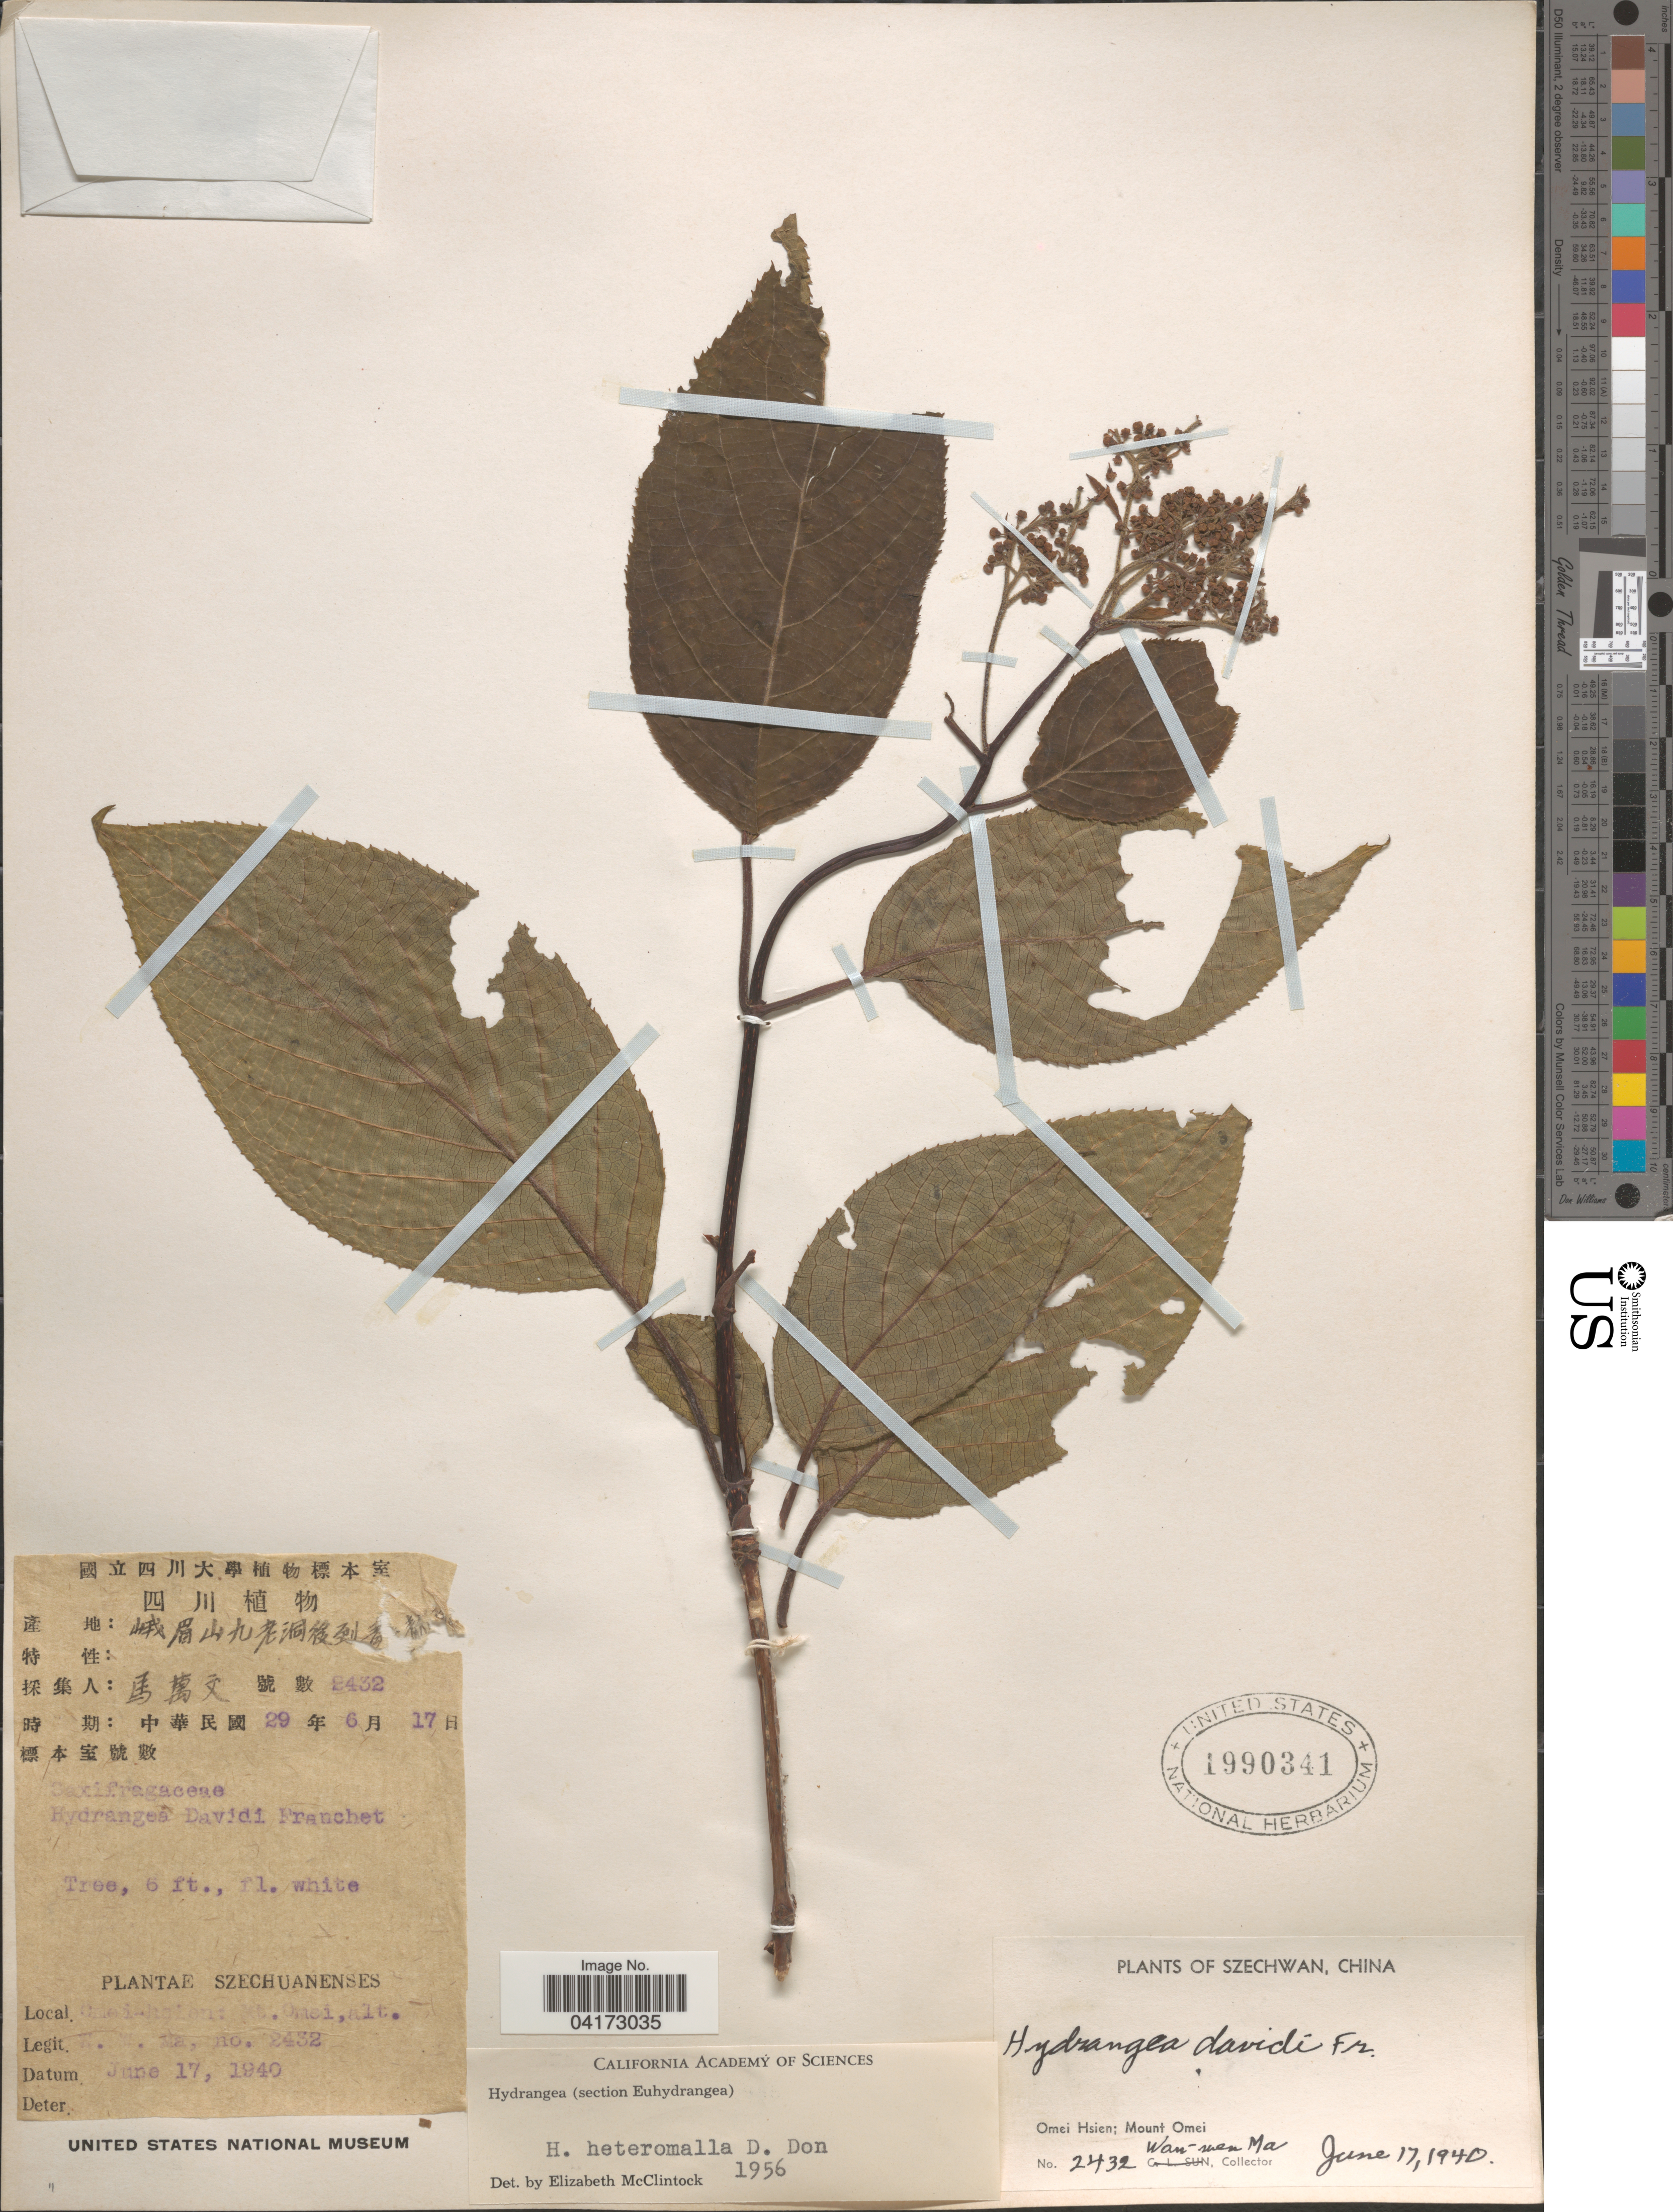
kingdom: Plantae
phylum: Tracheophyta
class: Magnoliopsida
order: Cornales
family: Hydrangeaceae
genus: Hydrangea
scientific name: Hydrangea heteromalla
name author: D. Don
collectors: W. Ma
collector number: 2432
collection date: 1940-06-17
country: China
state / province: Sichuan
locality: Szechwan. Omei Hsien; Mount Omei.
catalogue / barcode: US 1990341